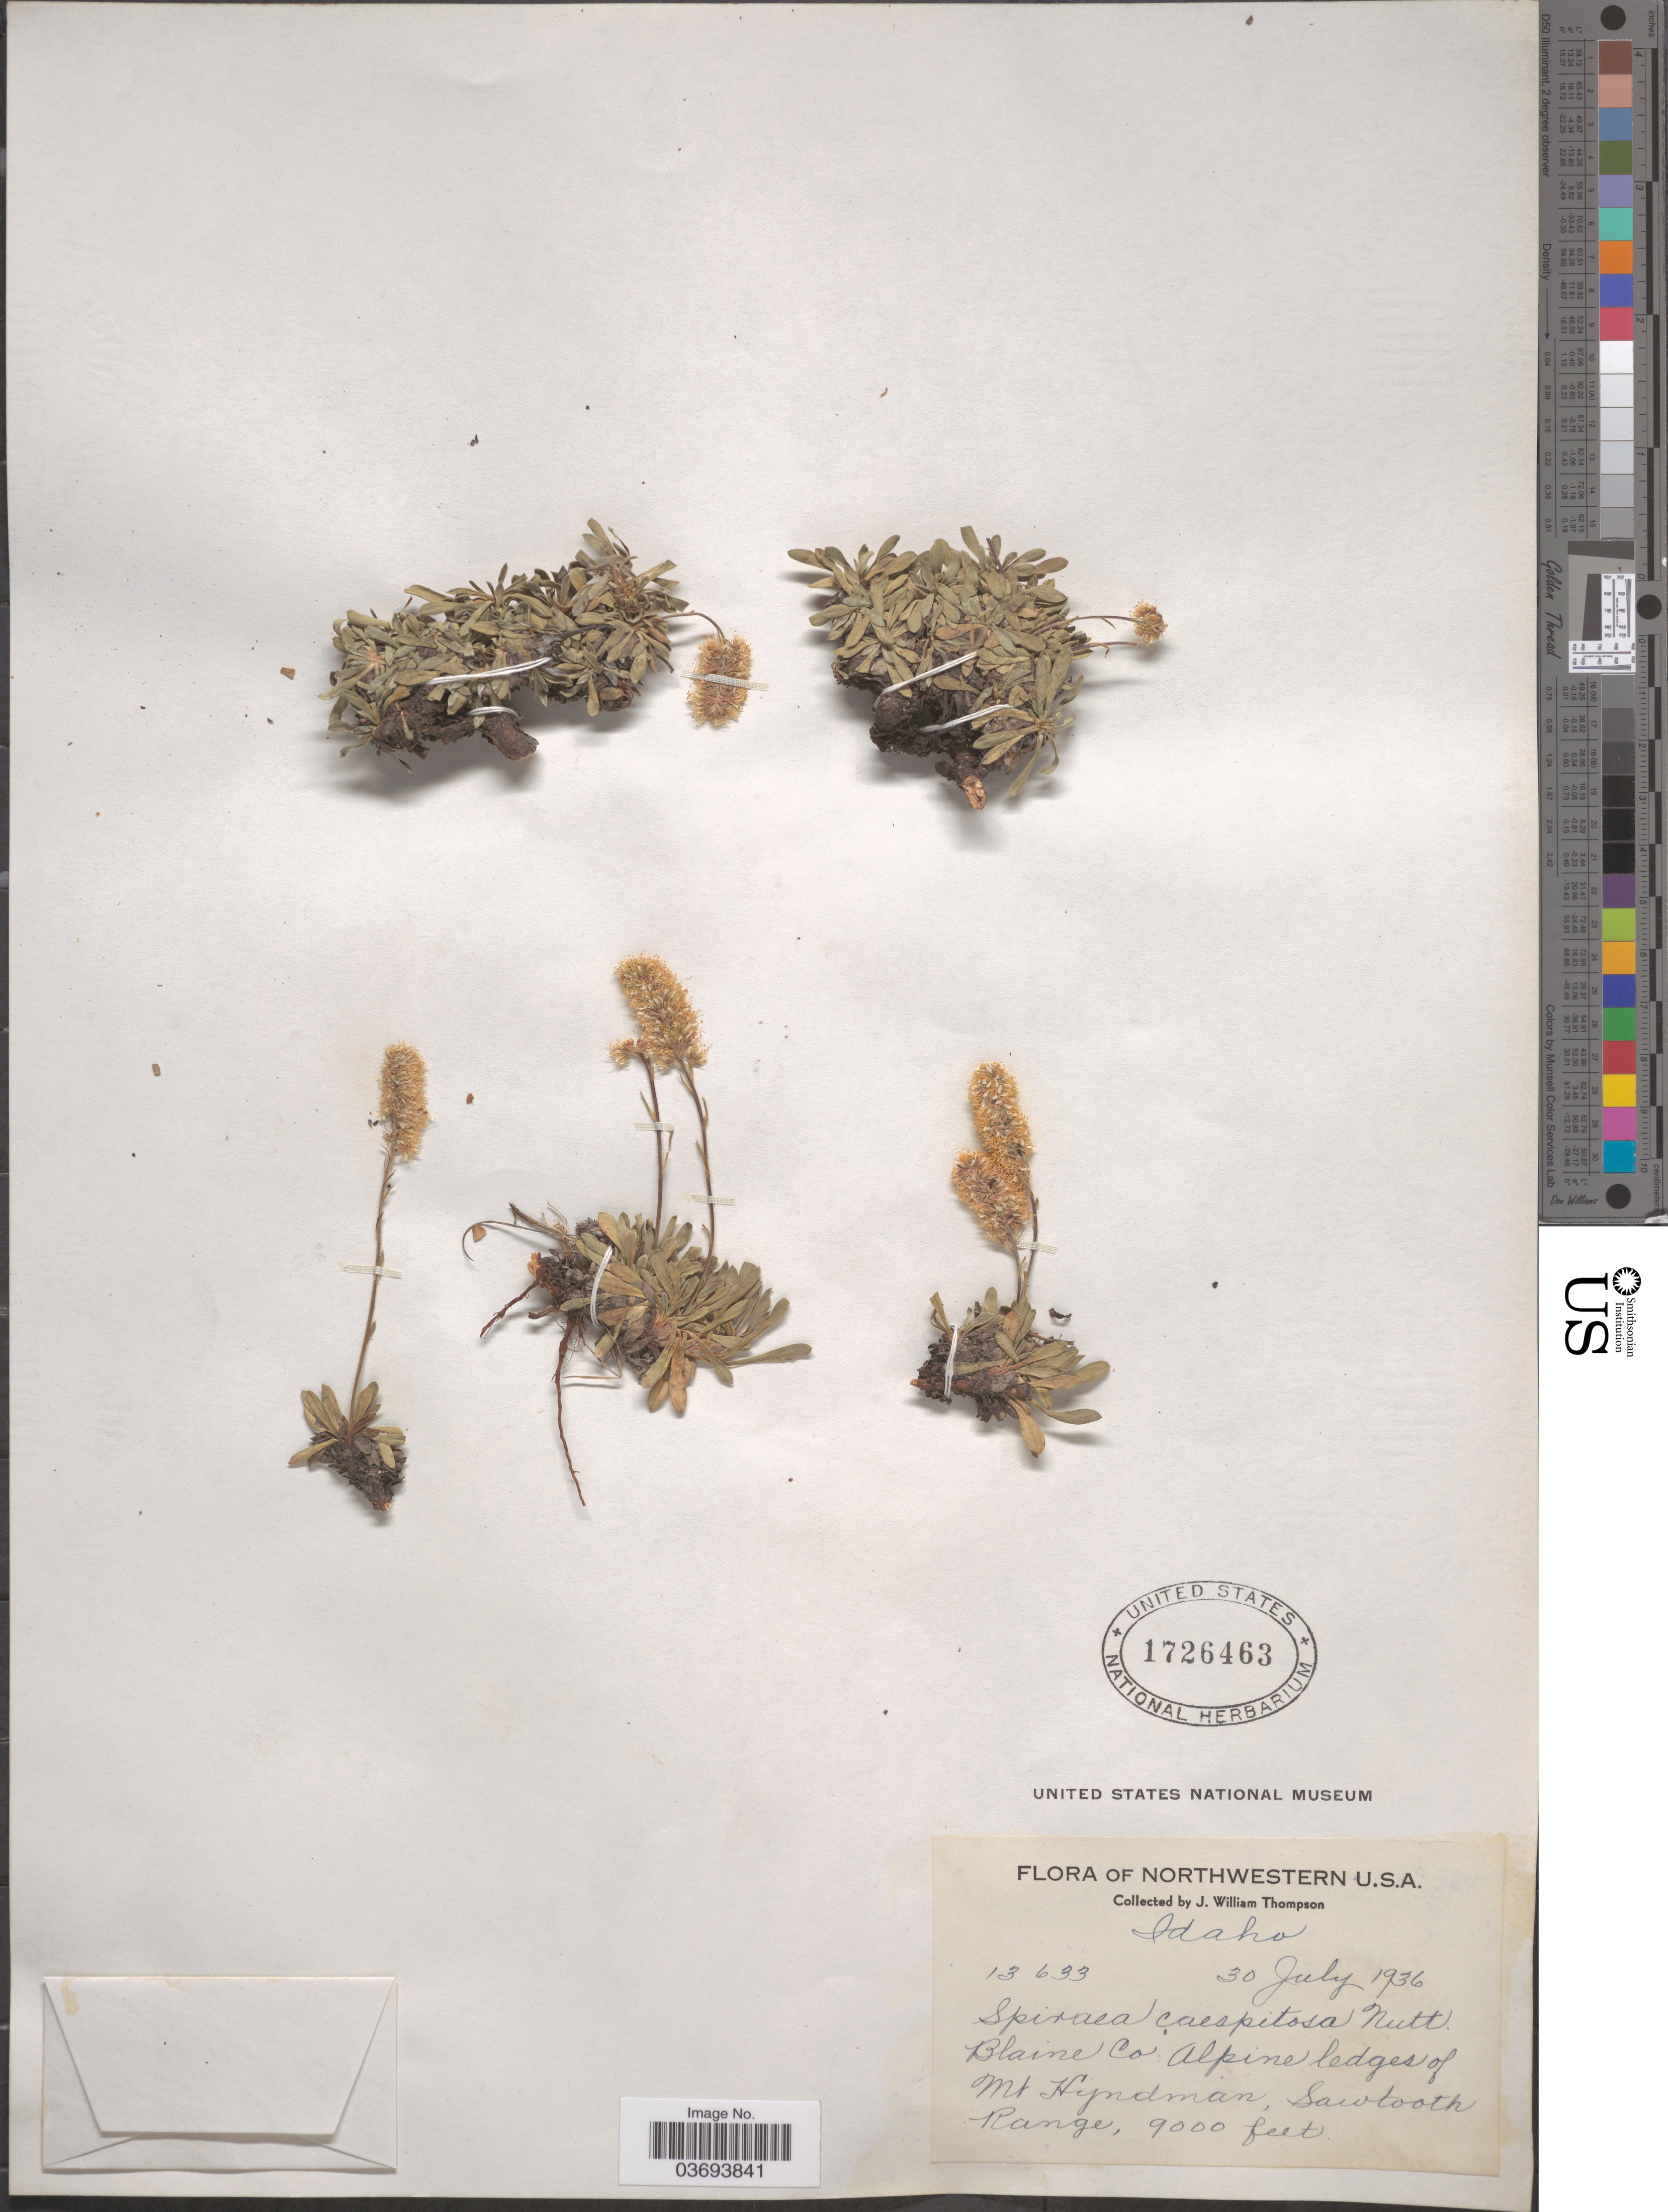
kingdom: Plantae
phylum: Tracheophyta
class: Magnoliopsida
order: Rosales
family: Rosaceae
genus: Petrophytum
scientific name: Petrophytum caespitosum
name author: (Nutt.) Rydb.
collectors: J. W. Thompson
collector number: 13633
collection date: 1936-07-30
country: United States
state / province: Idaho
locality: Blaine Co. Alpine ledges of Mt Hyndman, Sawtooth Range.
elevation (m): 2743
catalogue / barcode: US 1726463